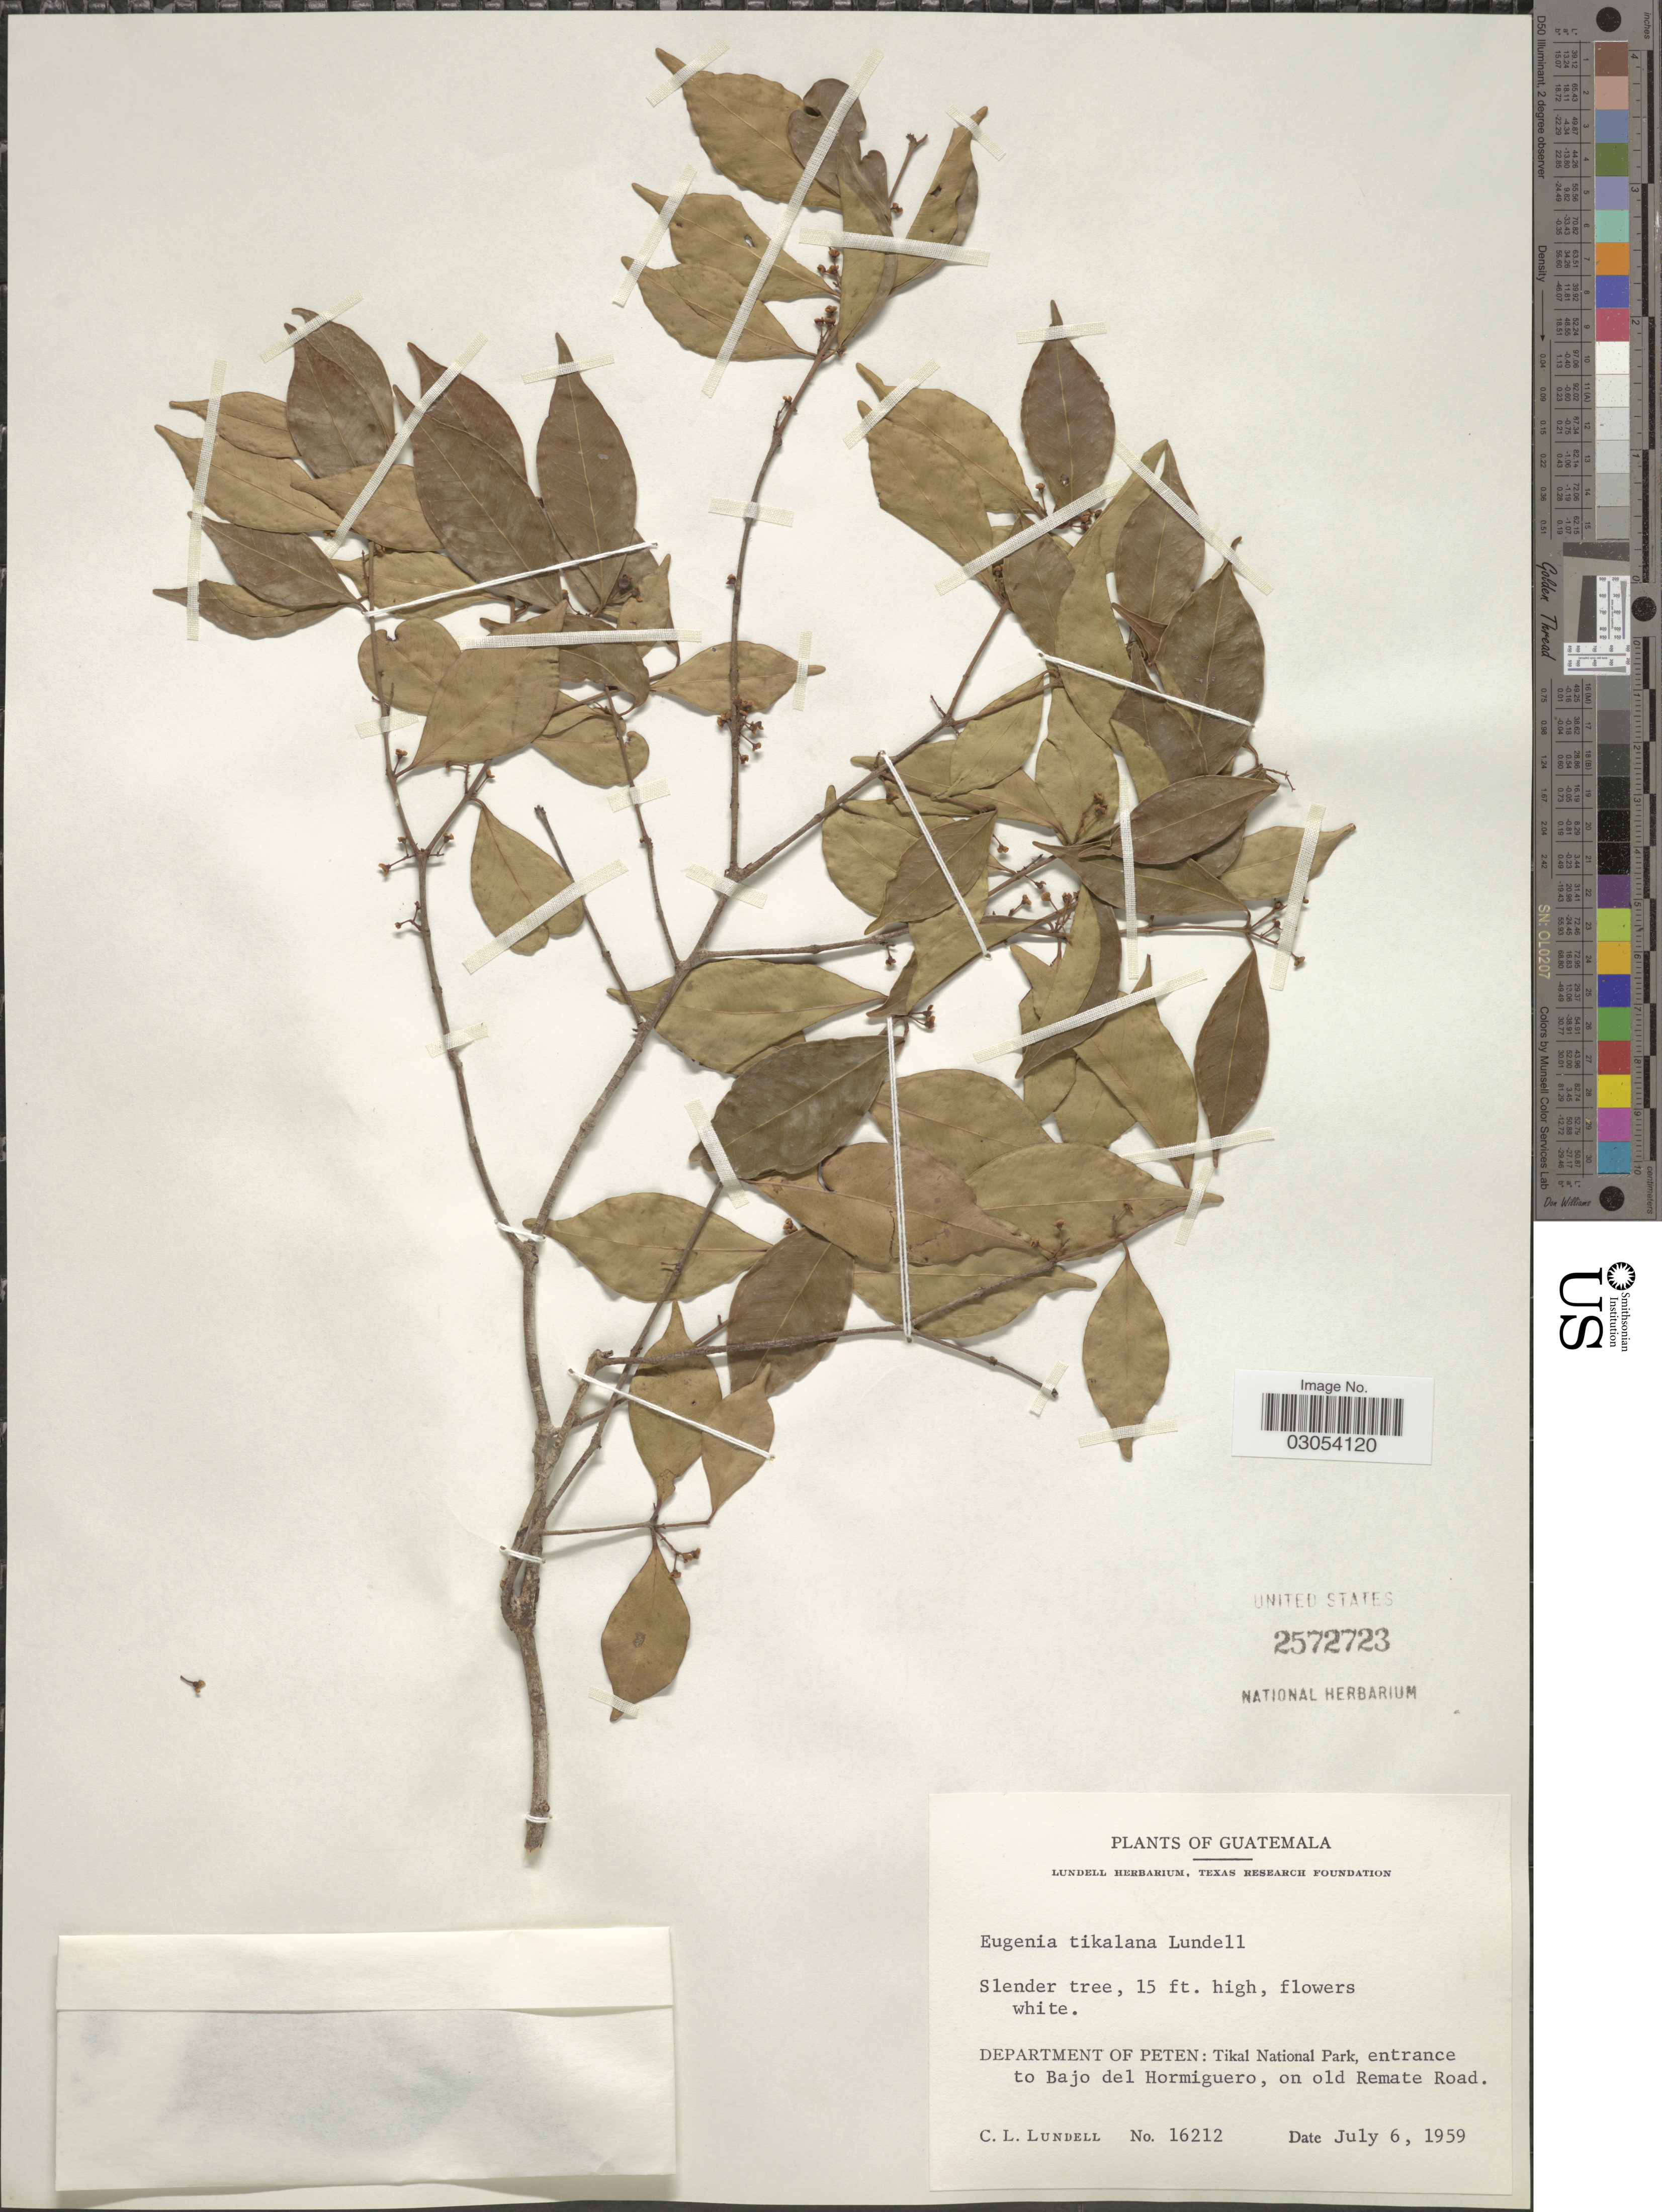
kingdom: Plantae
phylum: Tracheophyta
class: Magnoliopsida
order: Myrtales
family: Myrtaceae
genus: Eugenia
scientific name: Eugenia tikalana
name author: Lundell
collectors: C. L. Lundell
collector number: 16212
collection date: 1959-07-06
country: Guatemala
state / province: El Petén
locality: Department of Peten: Tikal Nartional Park, entrance to Bajo del Hormiguero, on old Remate Road.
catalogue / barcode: US 2572723